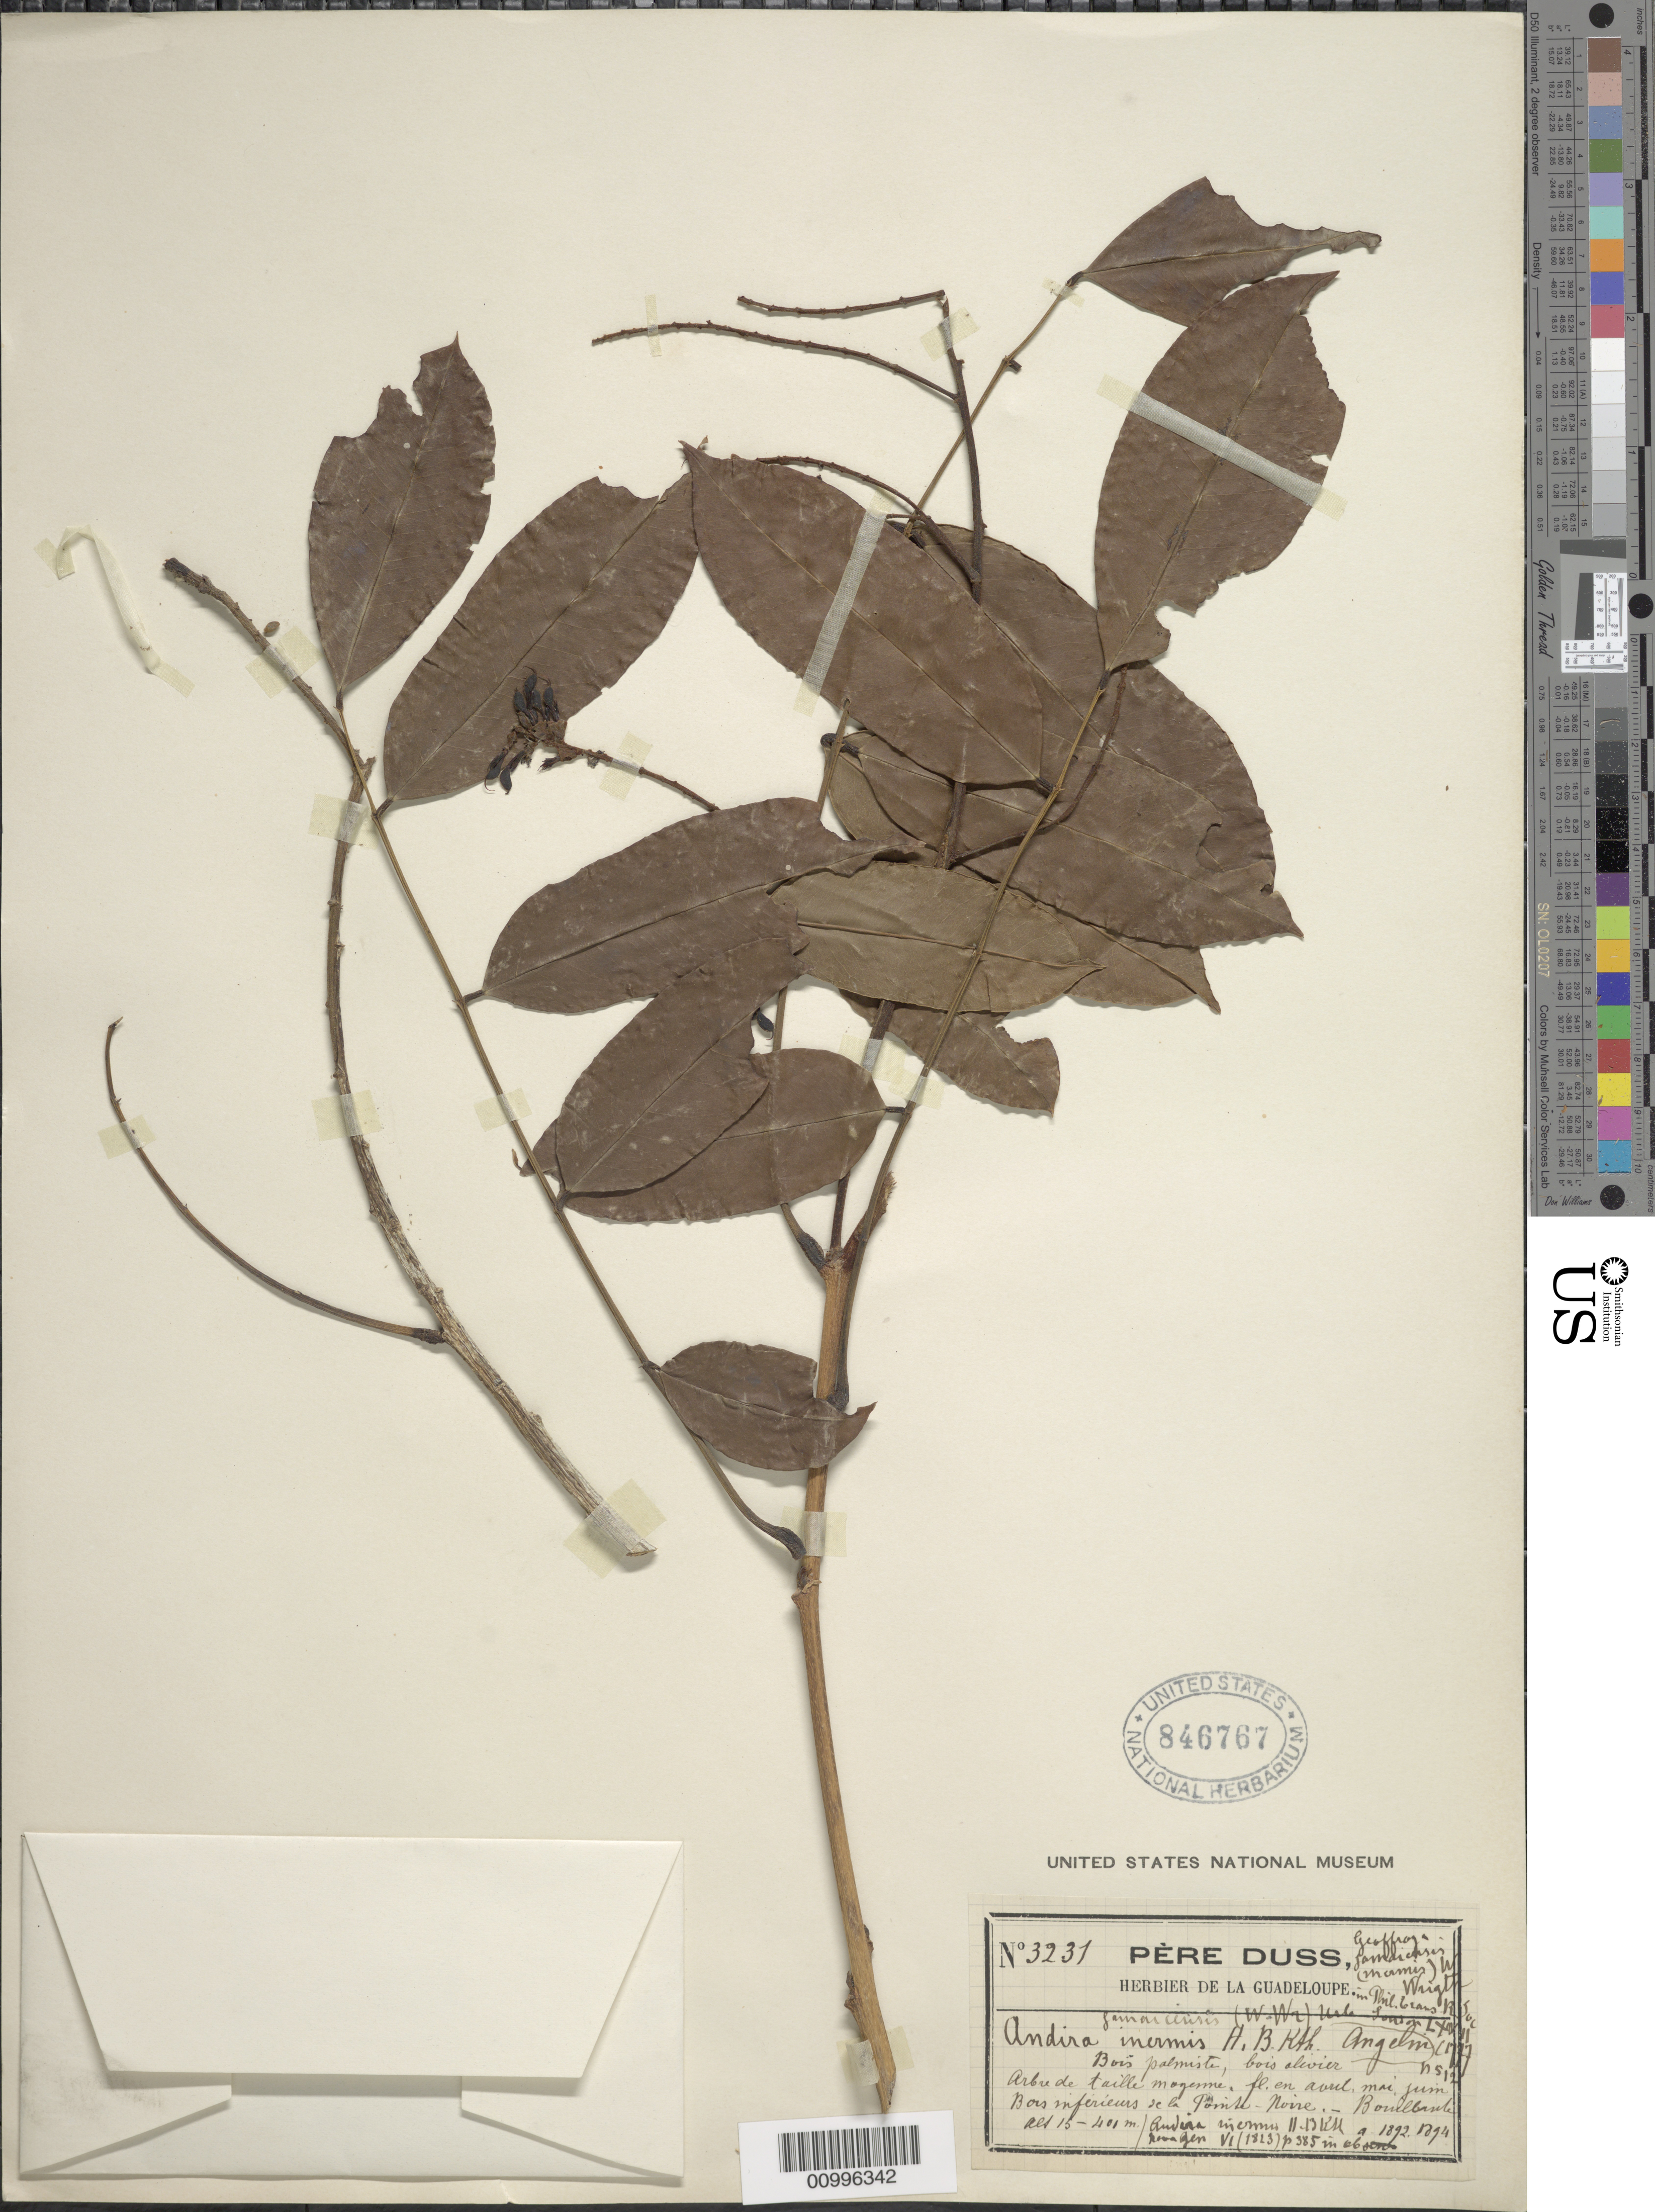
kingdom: Plantae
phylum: Tracheophyta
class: Magnoliopsida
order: Fabales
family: Fabaceae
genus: Andira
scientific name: Andira inermis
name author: (W. Wright) Kunth ex DC.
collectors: Père Duss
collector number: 3231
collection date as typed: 1892 to -- --- 1894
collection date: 1892/1894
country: Guadeloupe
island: Basse Terre [Guadeloupe]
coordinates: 0 N, 0 E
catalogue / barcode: US 846767